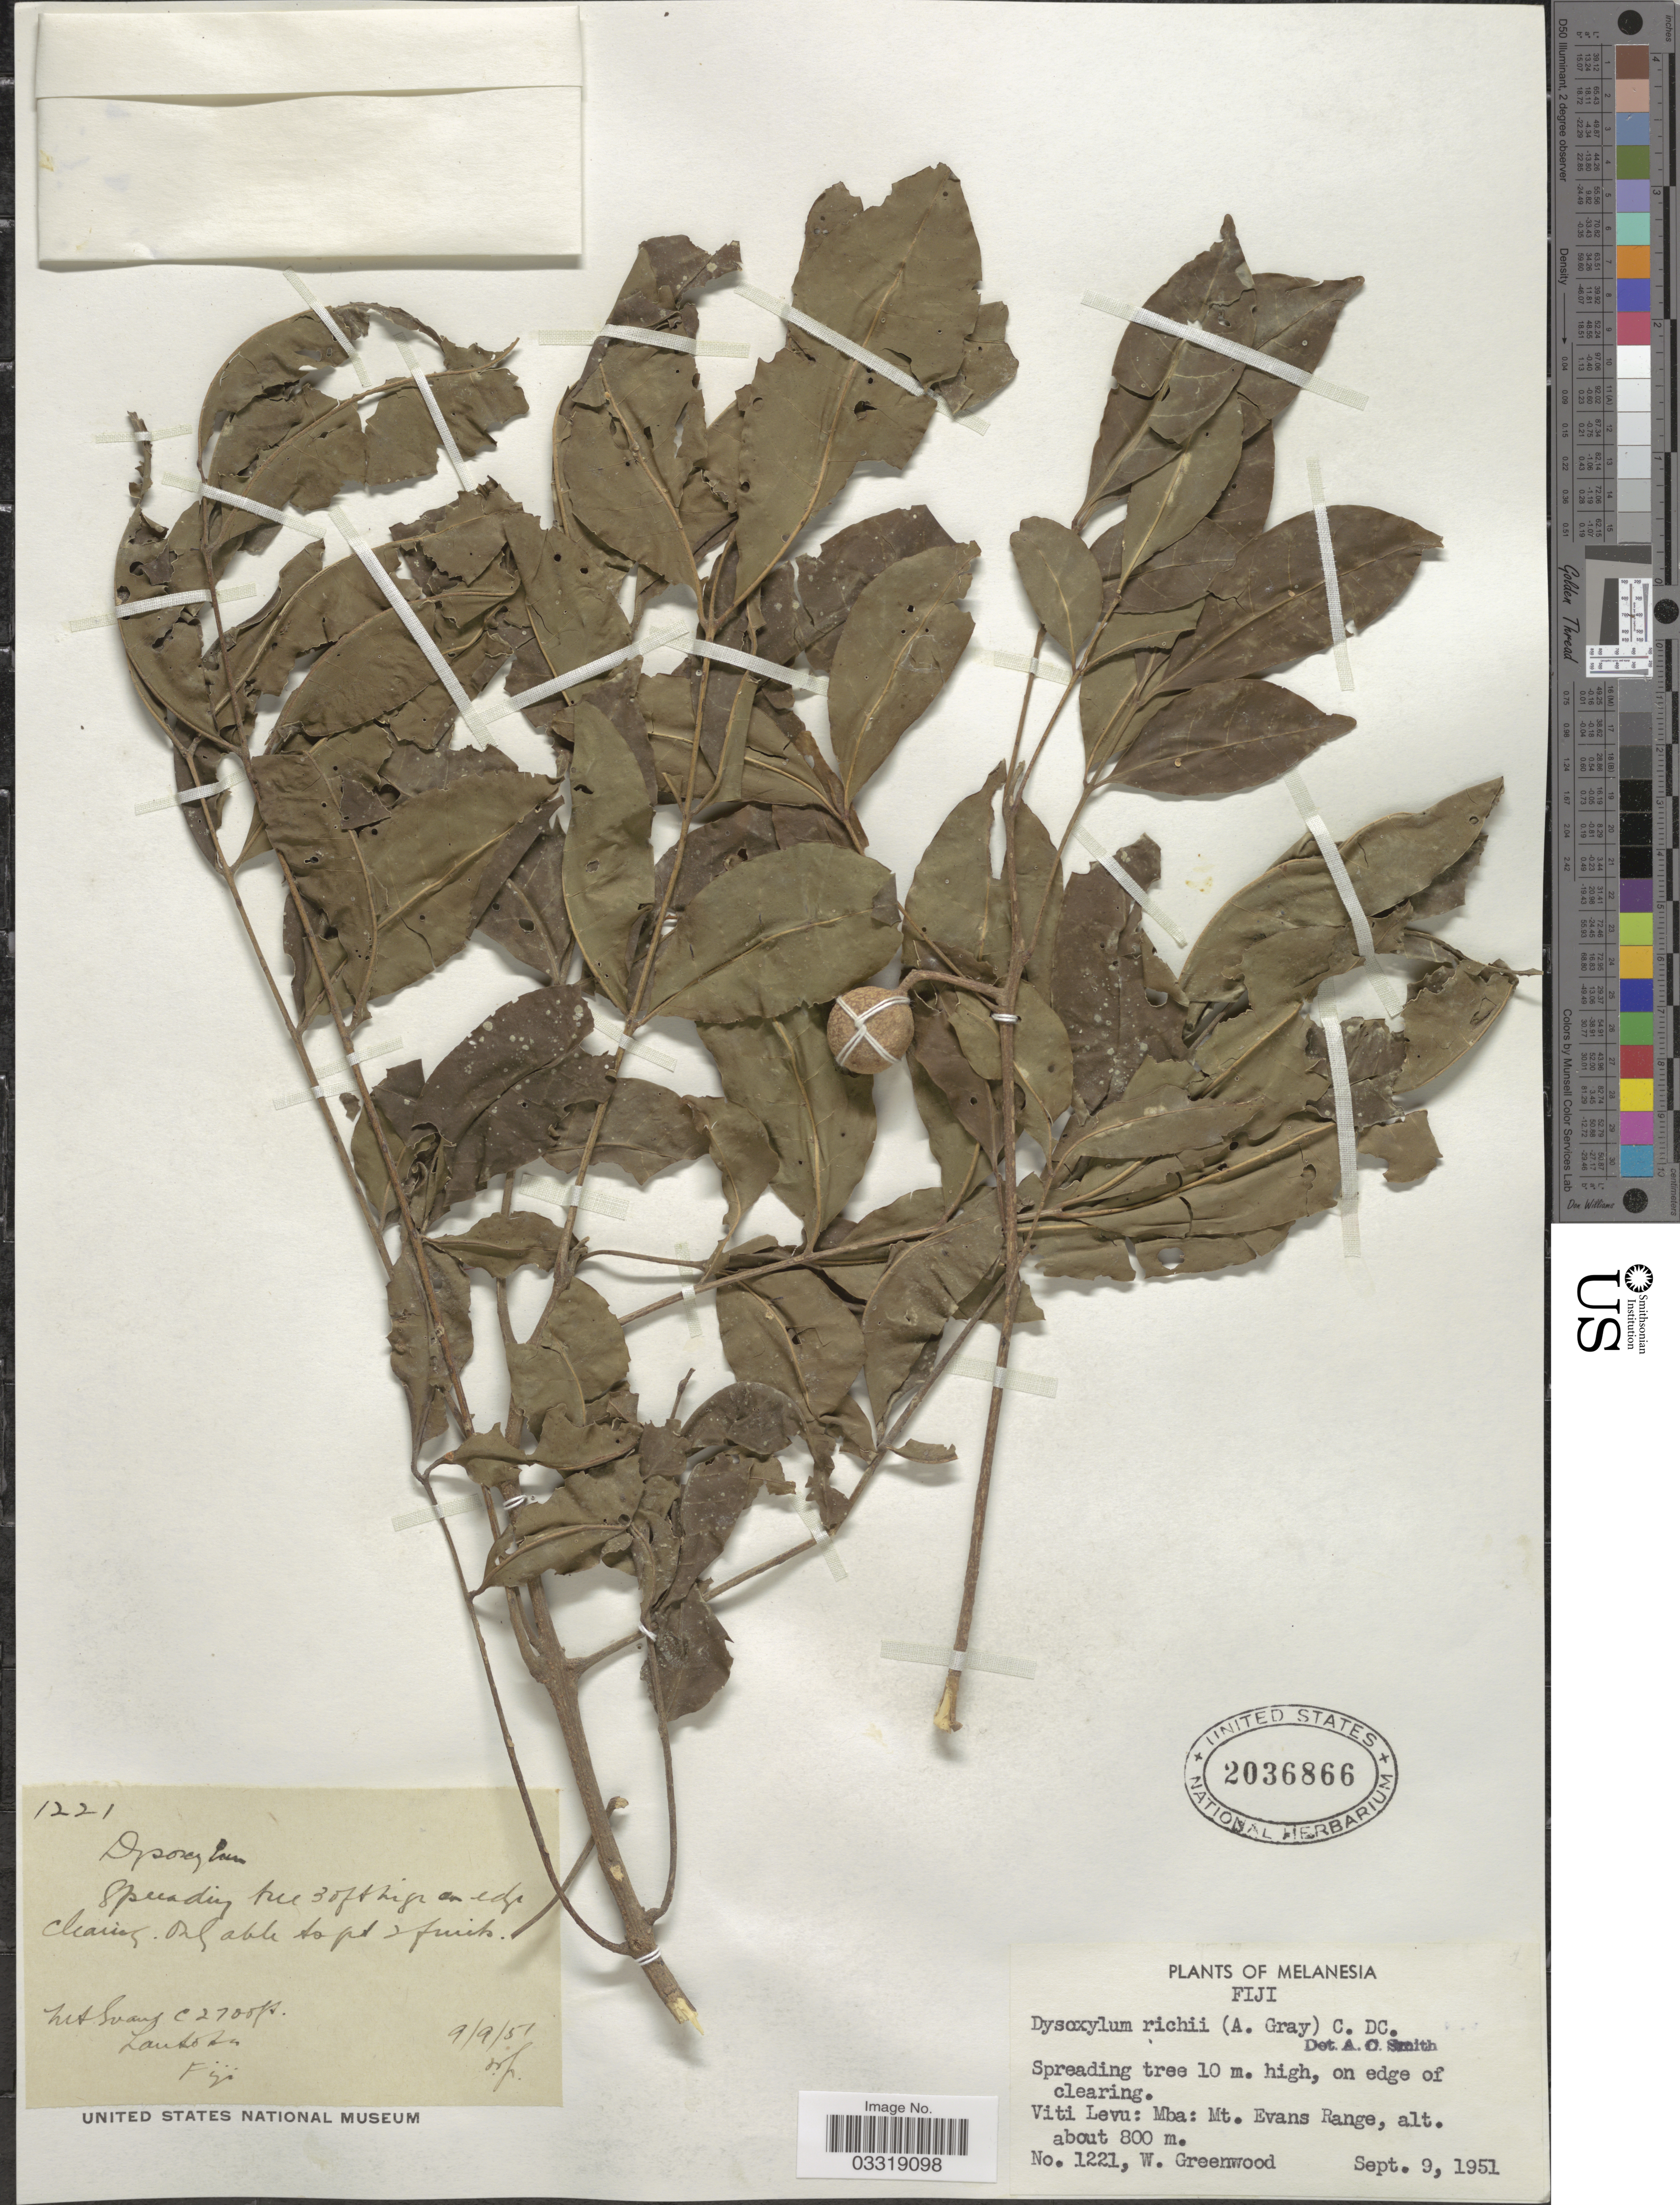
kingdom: Plantae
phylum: Tracheophyta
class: Magnoliopsida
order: Sapindales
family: Meliaceae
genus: Didymocheton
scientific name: Didymocheton alliaceus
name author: (G. Forst.) Mabb.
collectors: W. Greenwood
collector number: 1221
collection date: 1951-09-09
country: Fiji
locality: Melanesia. Viti Levu: Mba: Mt. Evans Range.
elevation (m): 800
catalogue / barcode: US 2036866